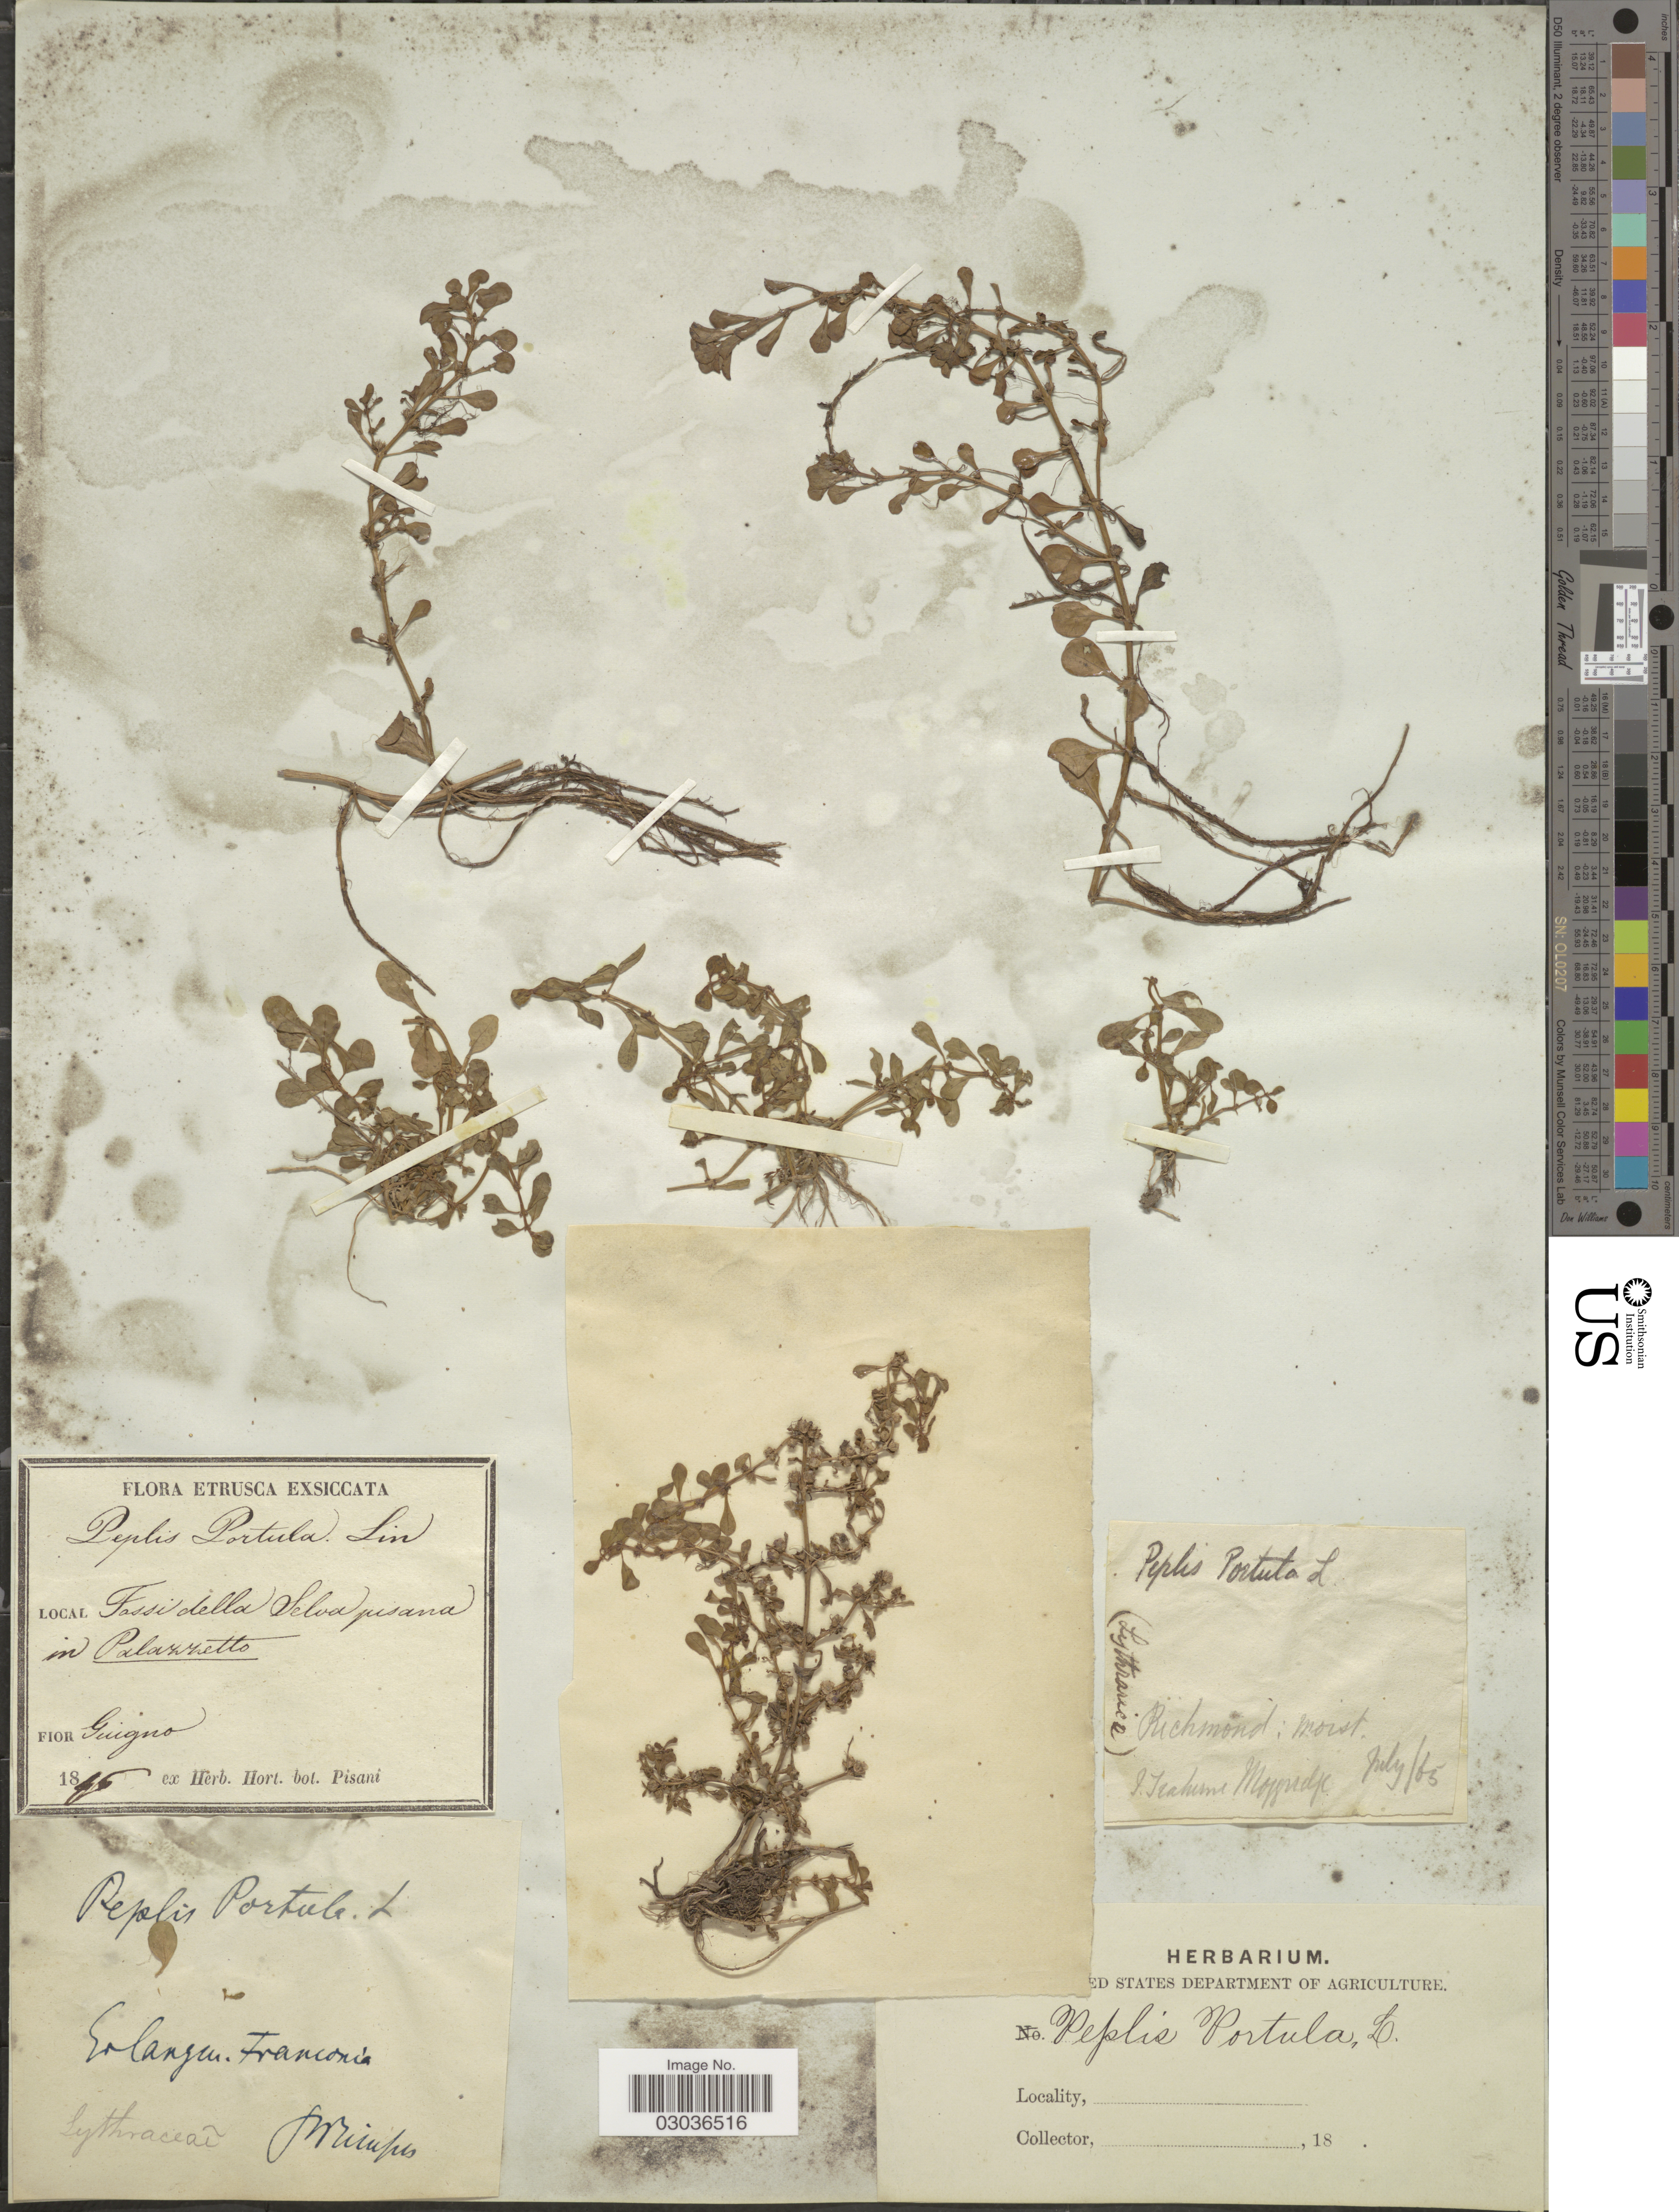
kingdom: Plantae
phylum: Tracheophyta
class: Magnoliopsida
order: Myrtales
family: Lythraceae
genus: Lythrum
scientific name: Lythrum portula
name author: (L.) D.A. Webb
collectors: P. Reinsch & J. T. Moggridge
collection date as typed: Transcribed d/m/y: /6/65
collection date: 1865-07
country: Italy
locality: Richmond [unsure placement] Fassi della Selva pisana in Palazzetto.